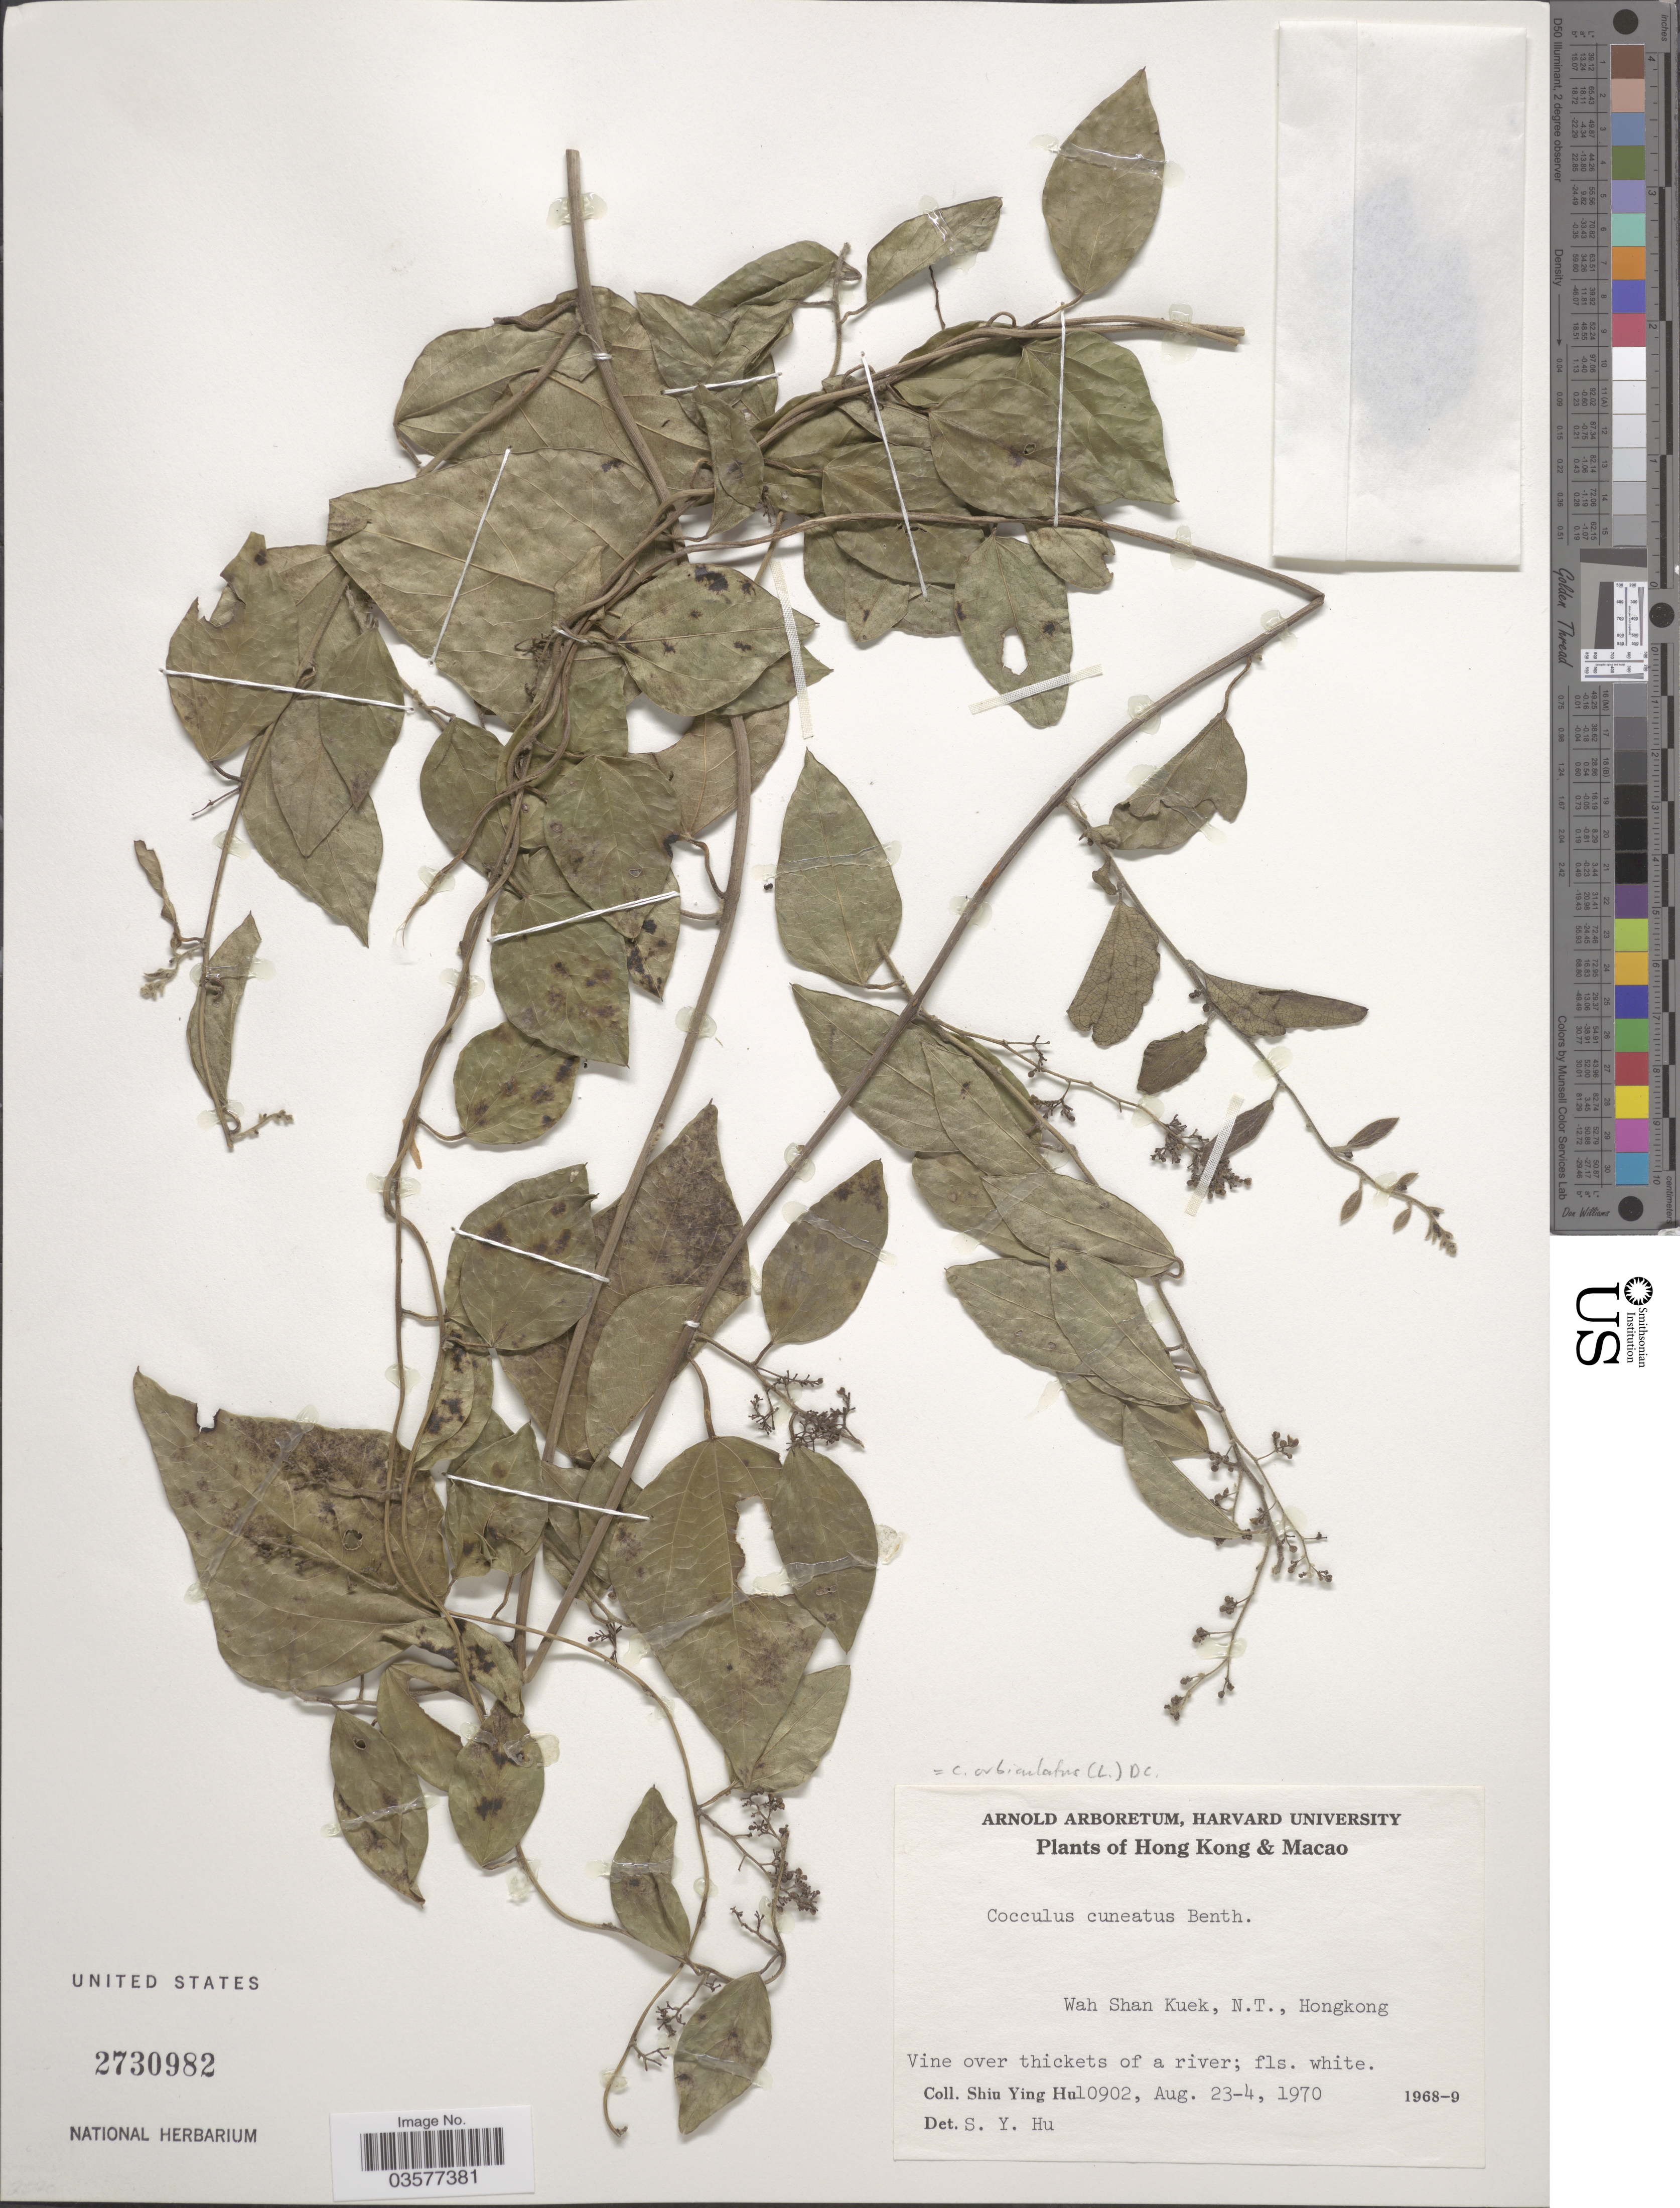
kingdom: Plantae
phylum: Tracheophyta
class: Magnoliopsida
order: Ranunculales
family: Menispermaceae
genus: Cocculus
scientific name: Cocculus orbiculatus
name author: (L.) DC.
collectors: S. Y. Hu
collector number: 10902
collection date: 1970-08-04/1970-08-23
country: China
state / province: Hong Kong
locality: Wah Shan Kuek, N. T.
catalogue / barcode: US 2730982